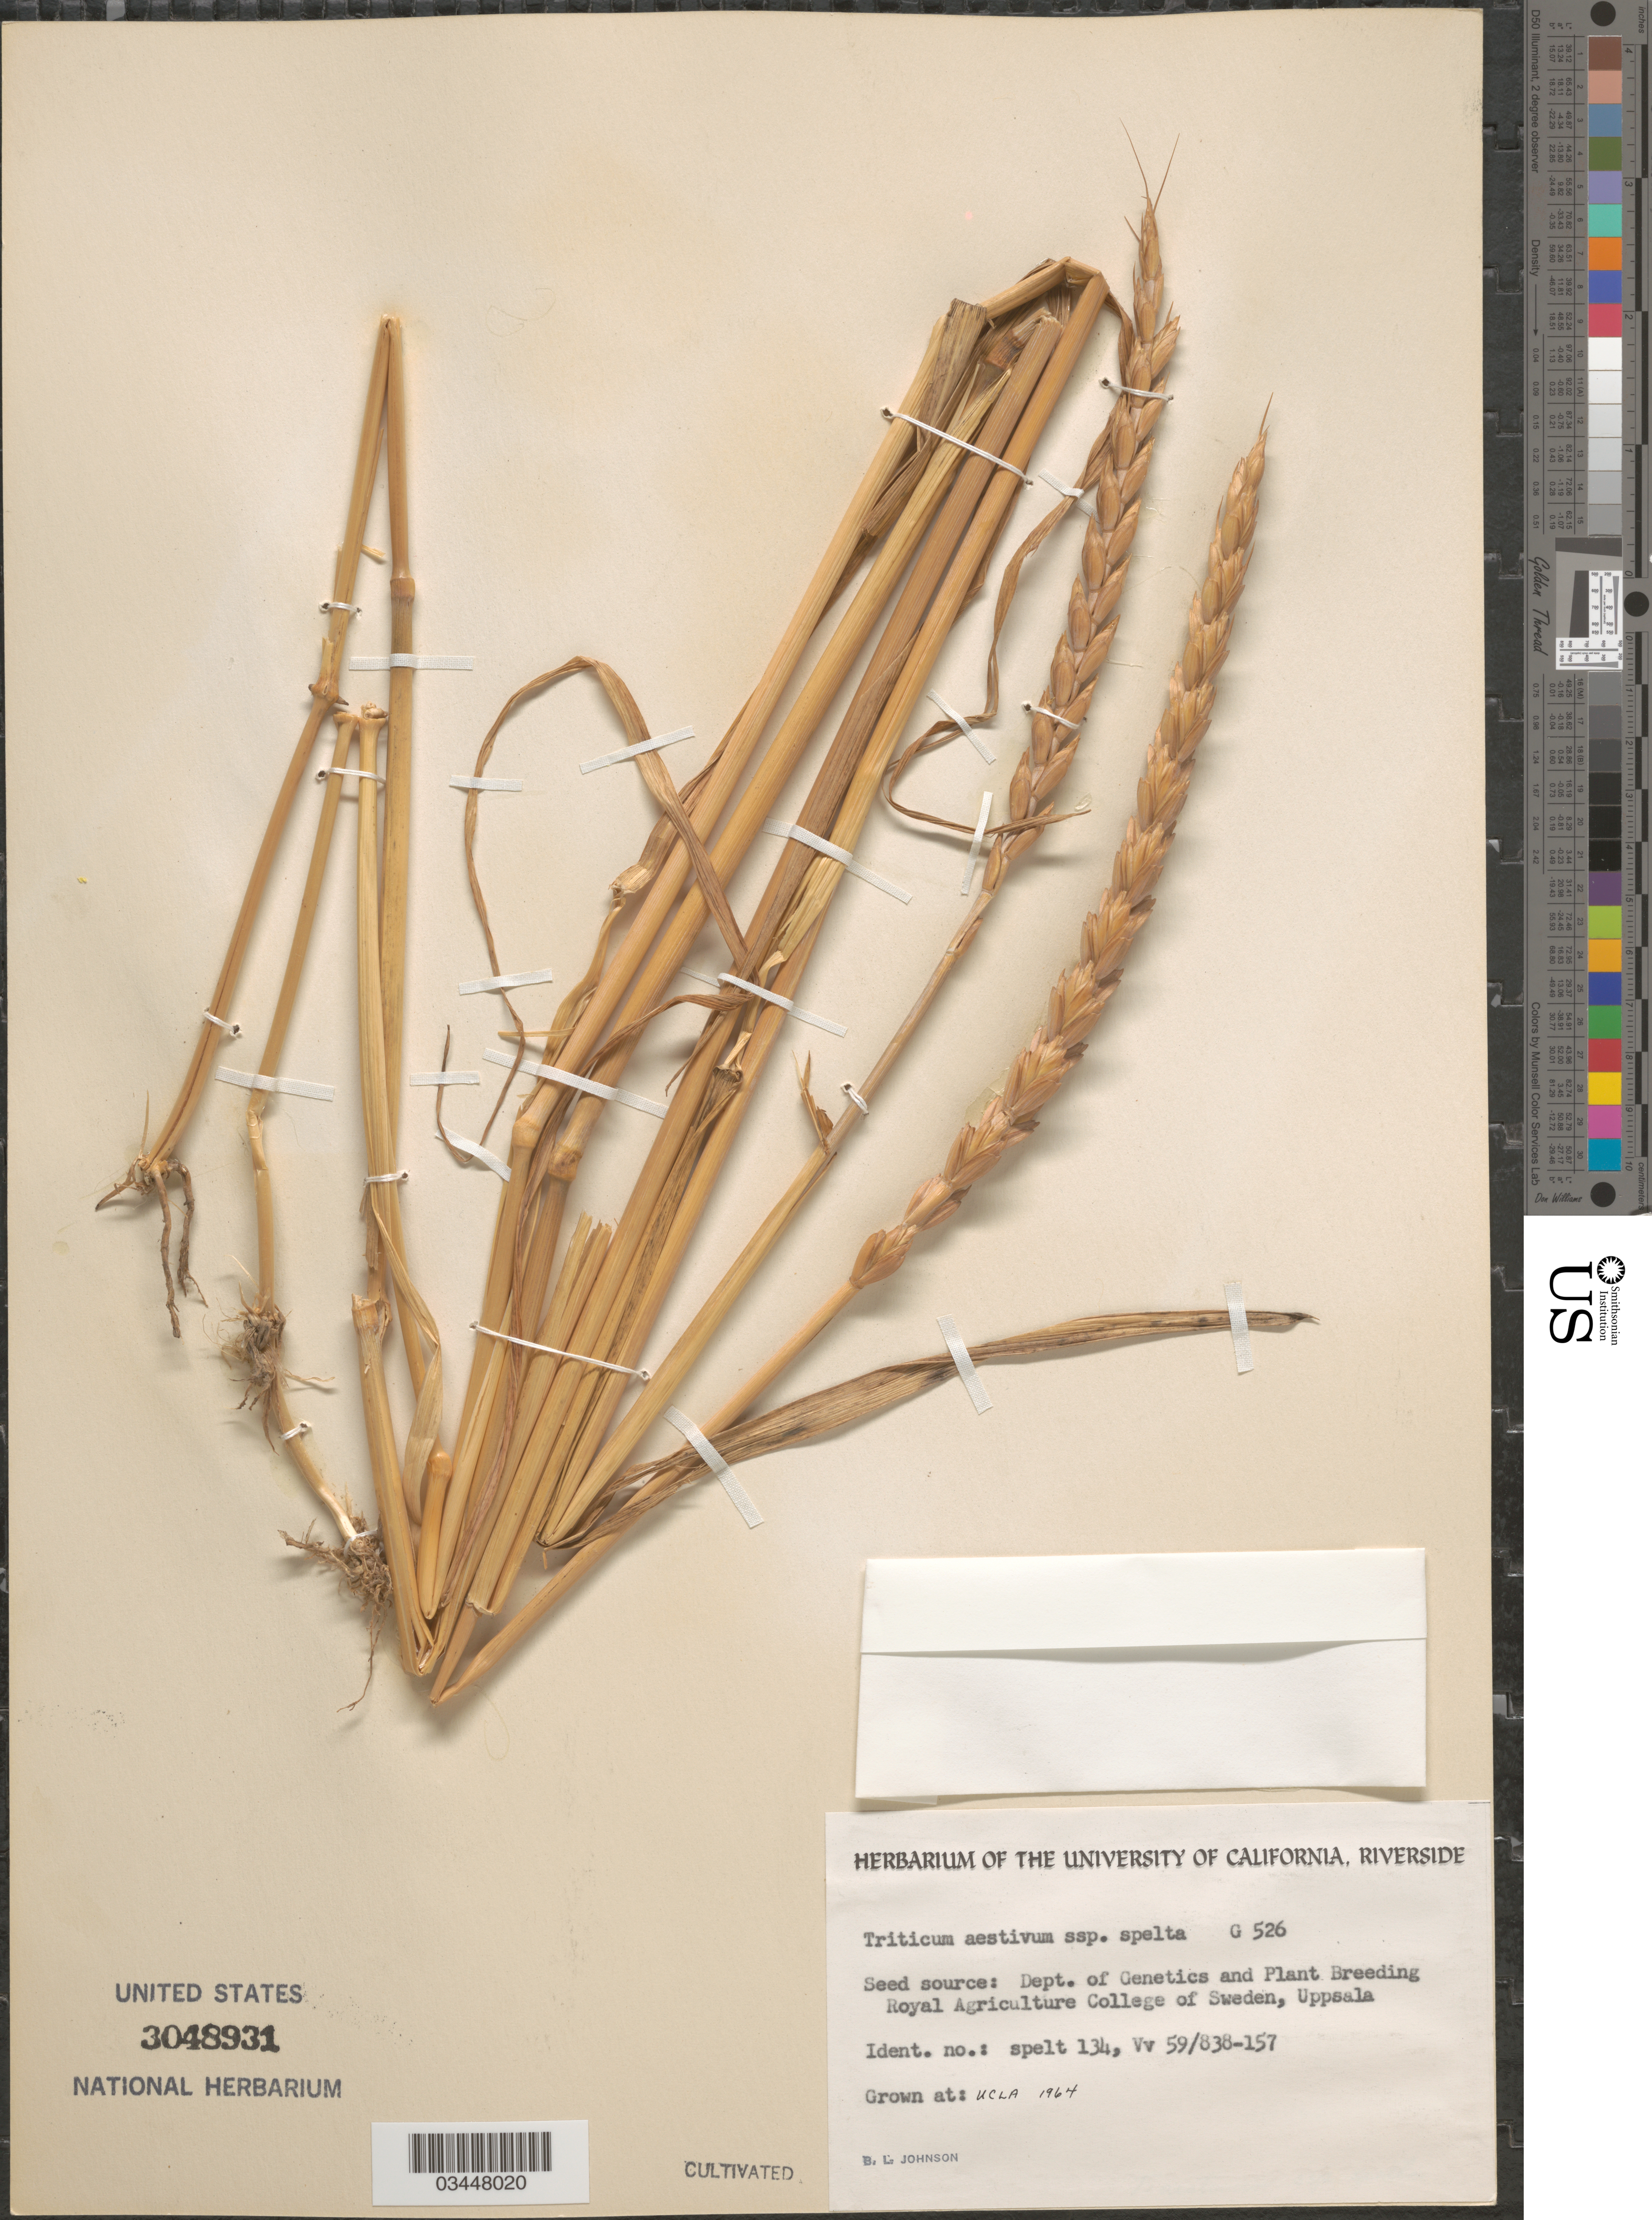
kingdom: Plantae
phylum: Tracheophyta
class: Liliopsida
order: Poales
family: Poaceae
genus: Triticum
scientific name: Triticum aestivum subsp. spelta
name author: (L.) Thell.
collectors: B. Johnson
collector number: G526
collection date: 1964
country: United States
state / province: California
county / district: Los Angeles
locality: UCLA.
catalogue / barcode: US 3048931